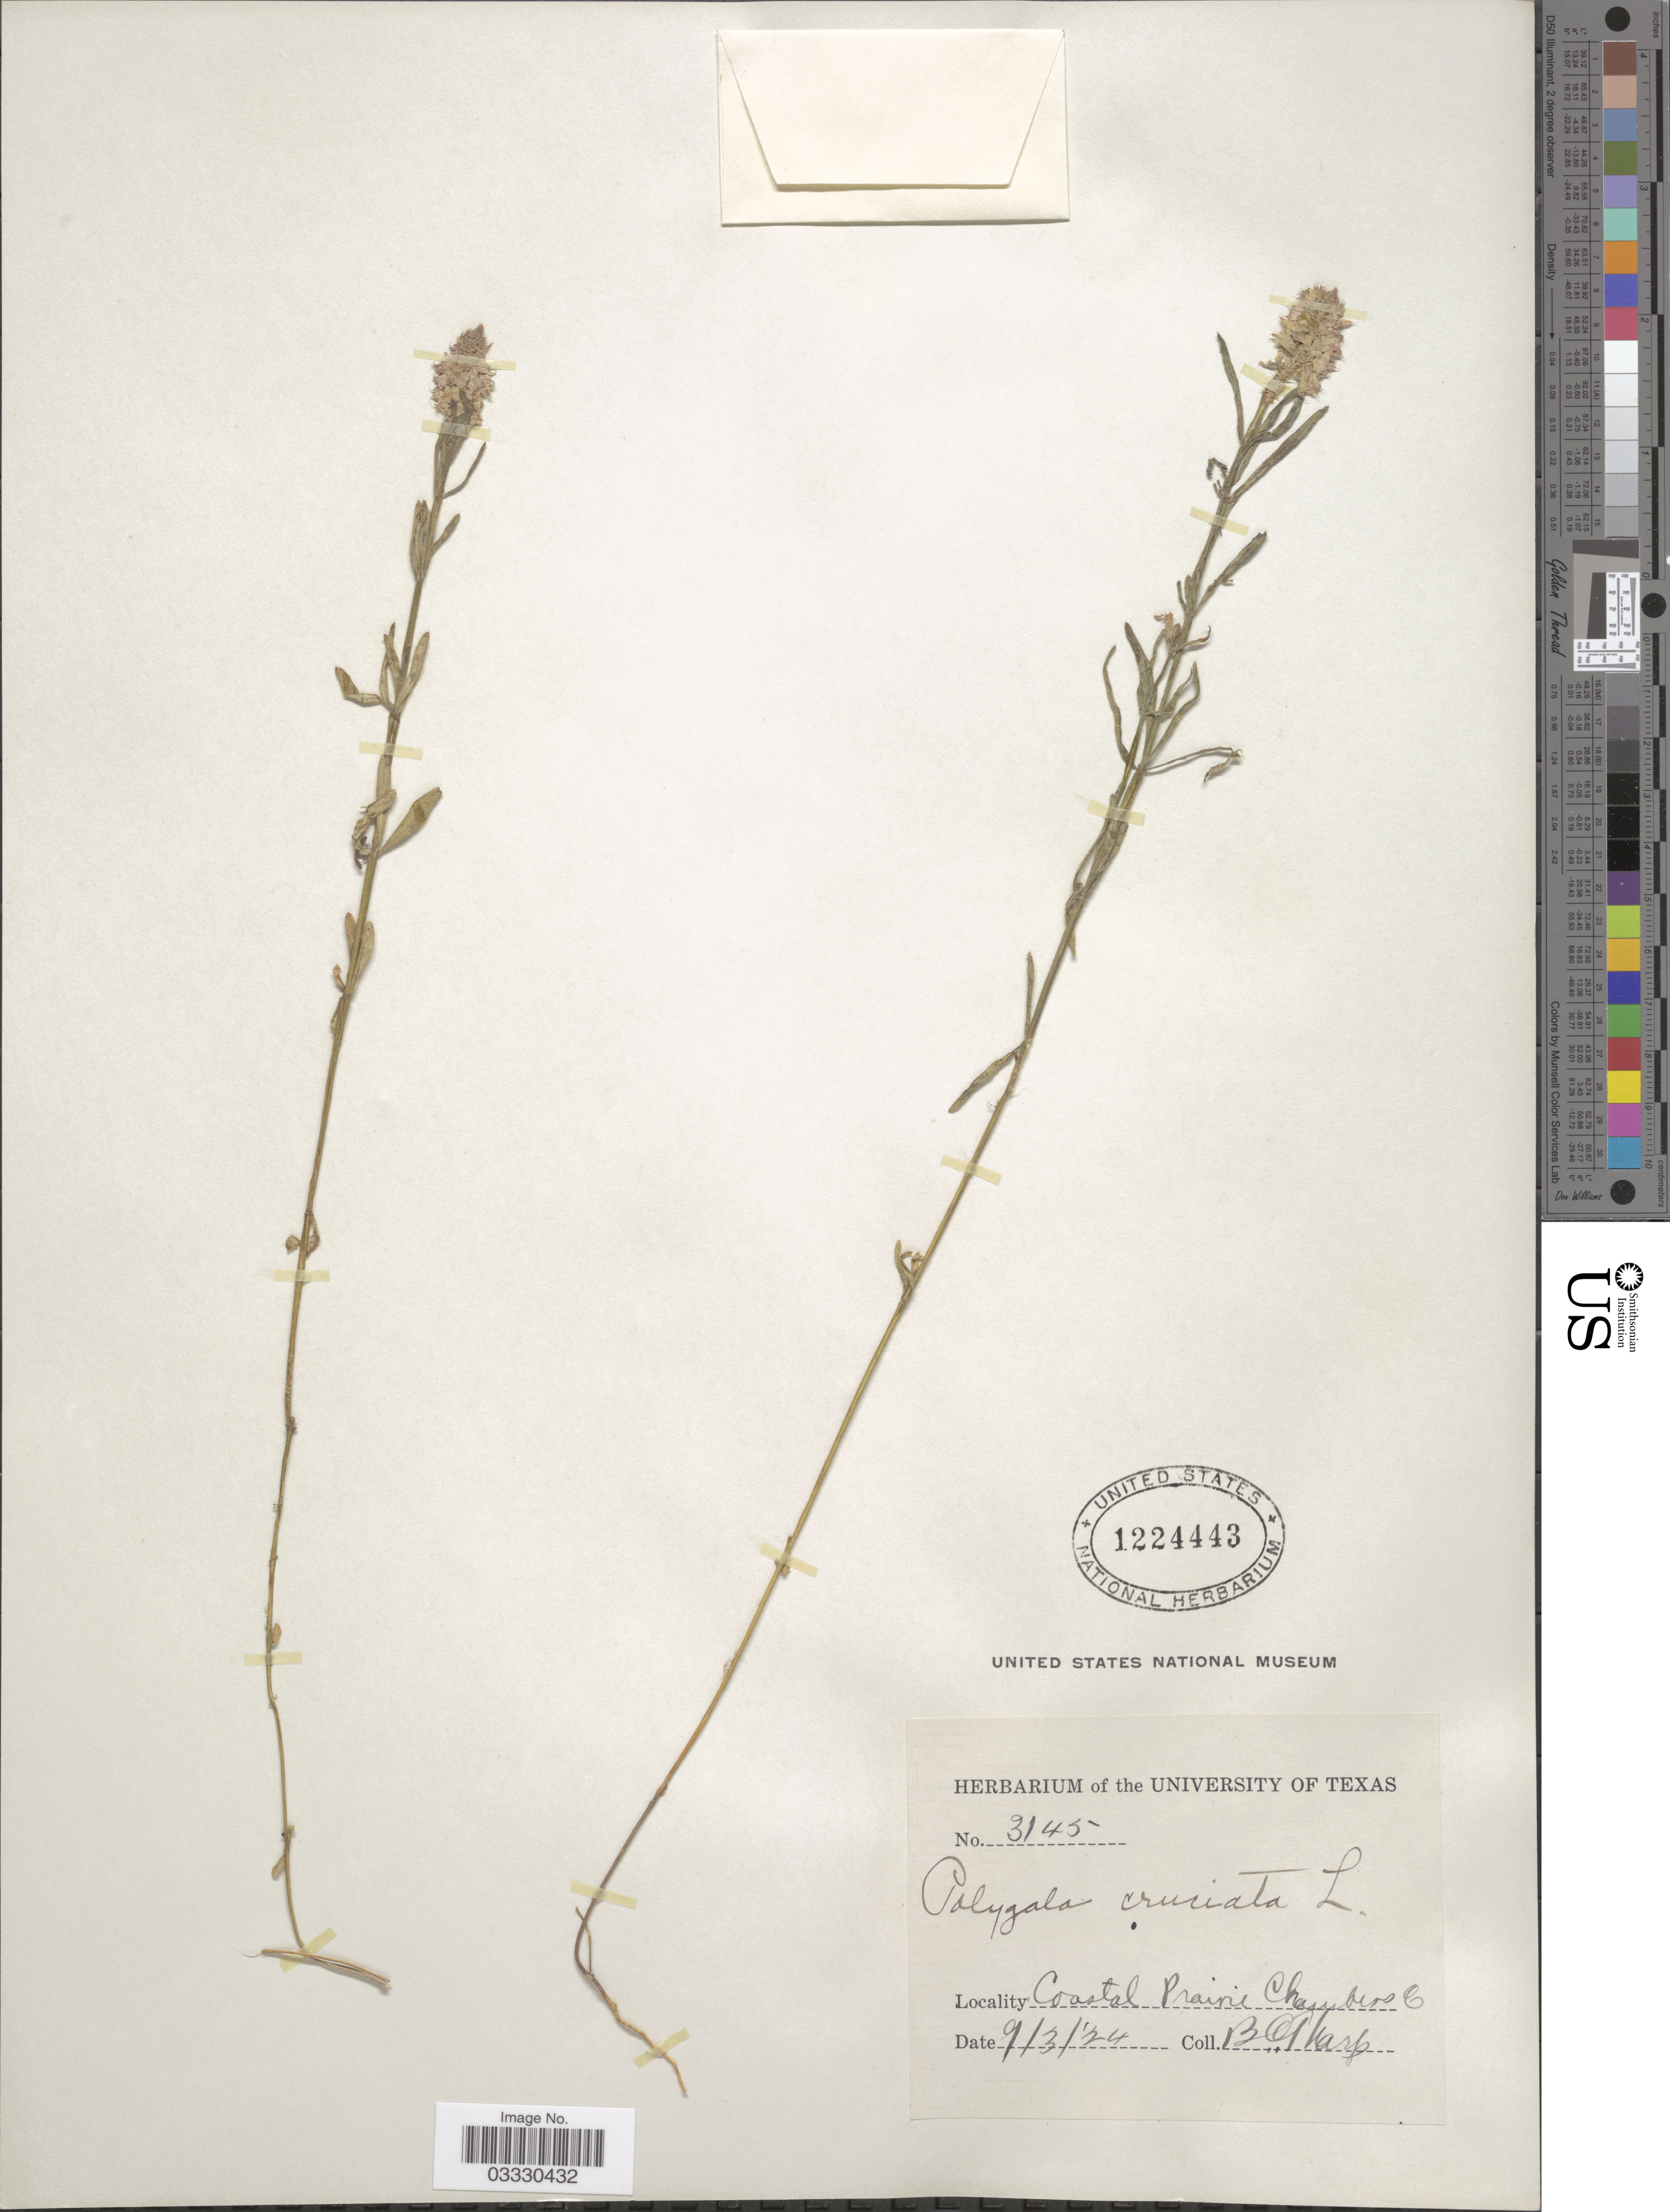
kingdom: Plantae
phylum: Tracheophyta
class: Magnoliopsida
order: Fabales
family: Polygalaceae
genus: Polygala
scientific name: Polygala cruciata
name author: L.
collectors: B. C. Tharp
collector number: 3145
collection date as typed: Transcribed d/m/y: 3/9/24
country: United States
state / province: Texas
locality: Coastal Prairie Chambers C.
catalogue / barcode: US 1224443